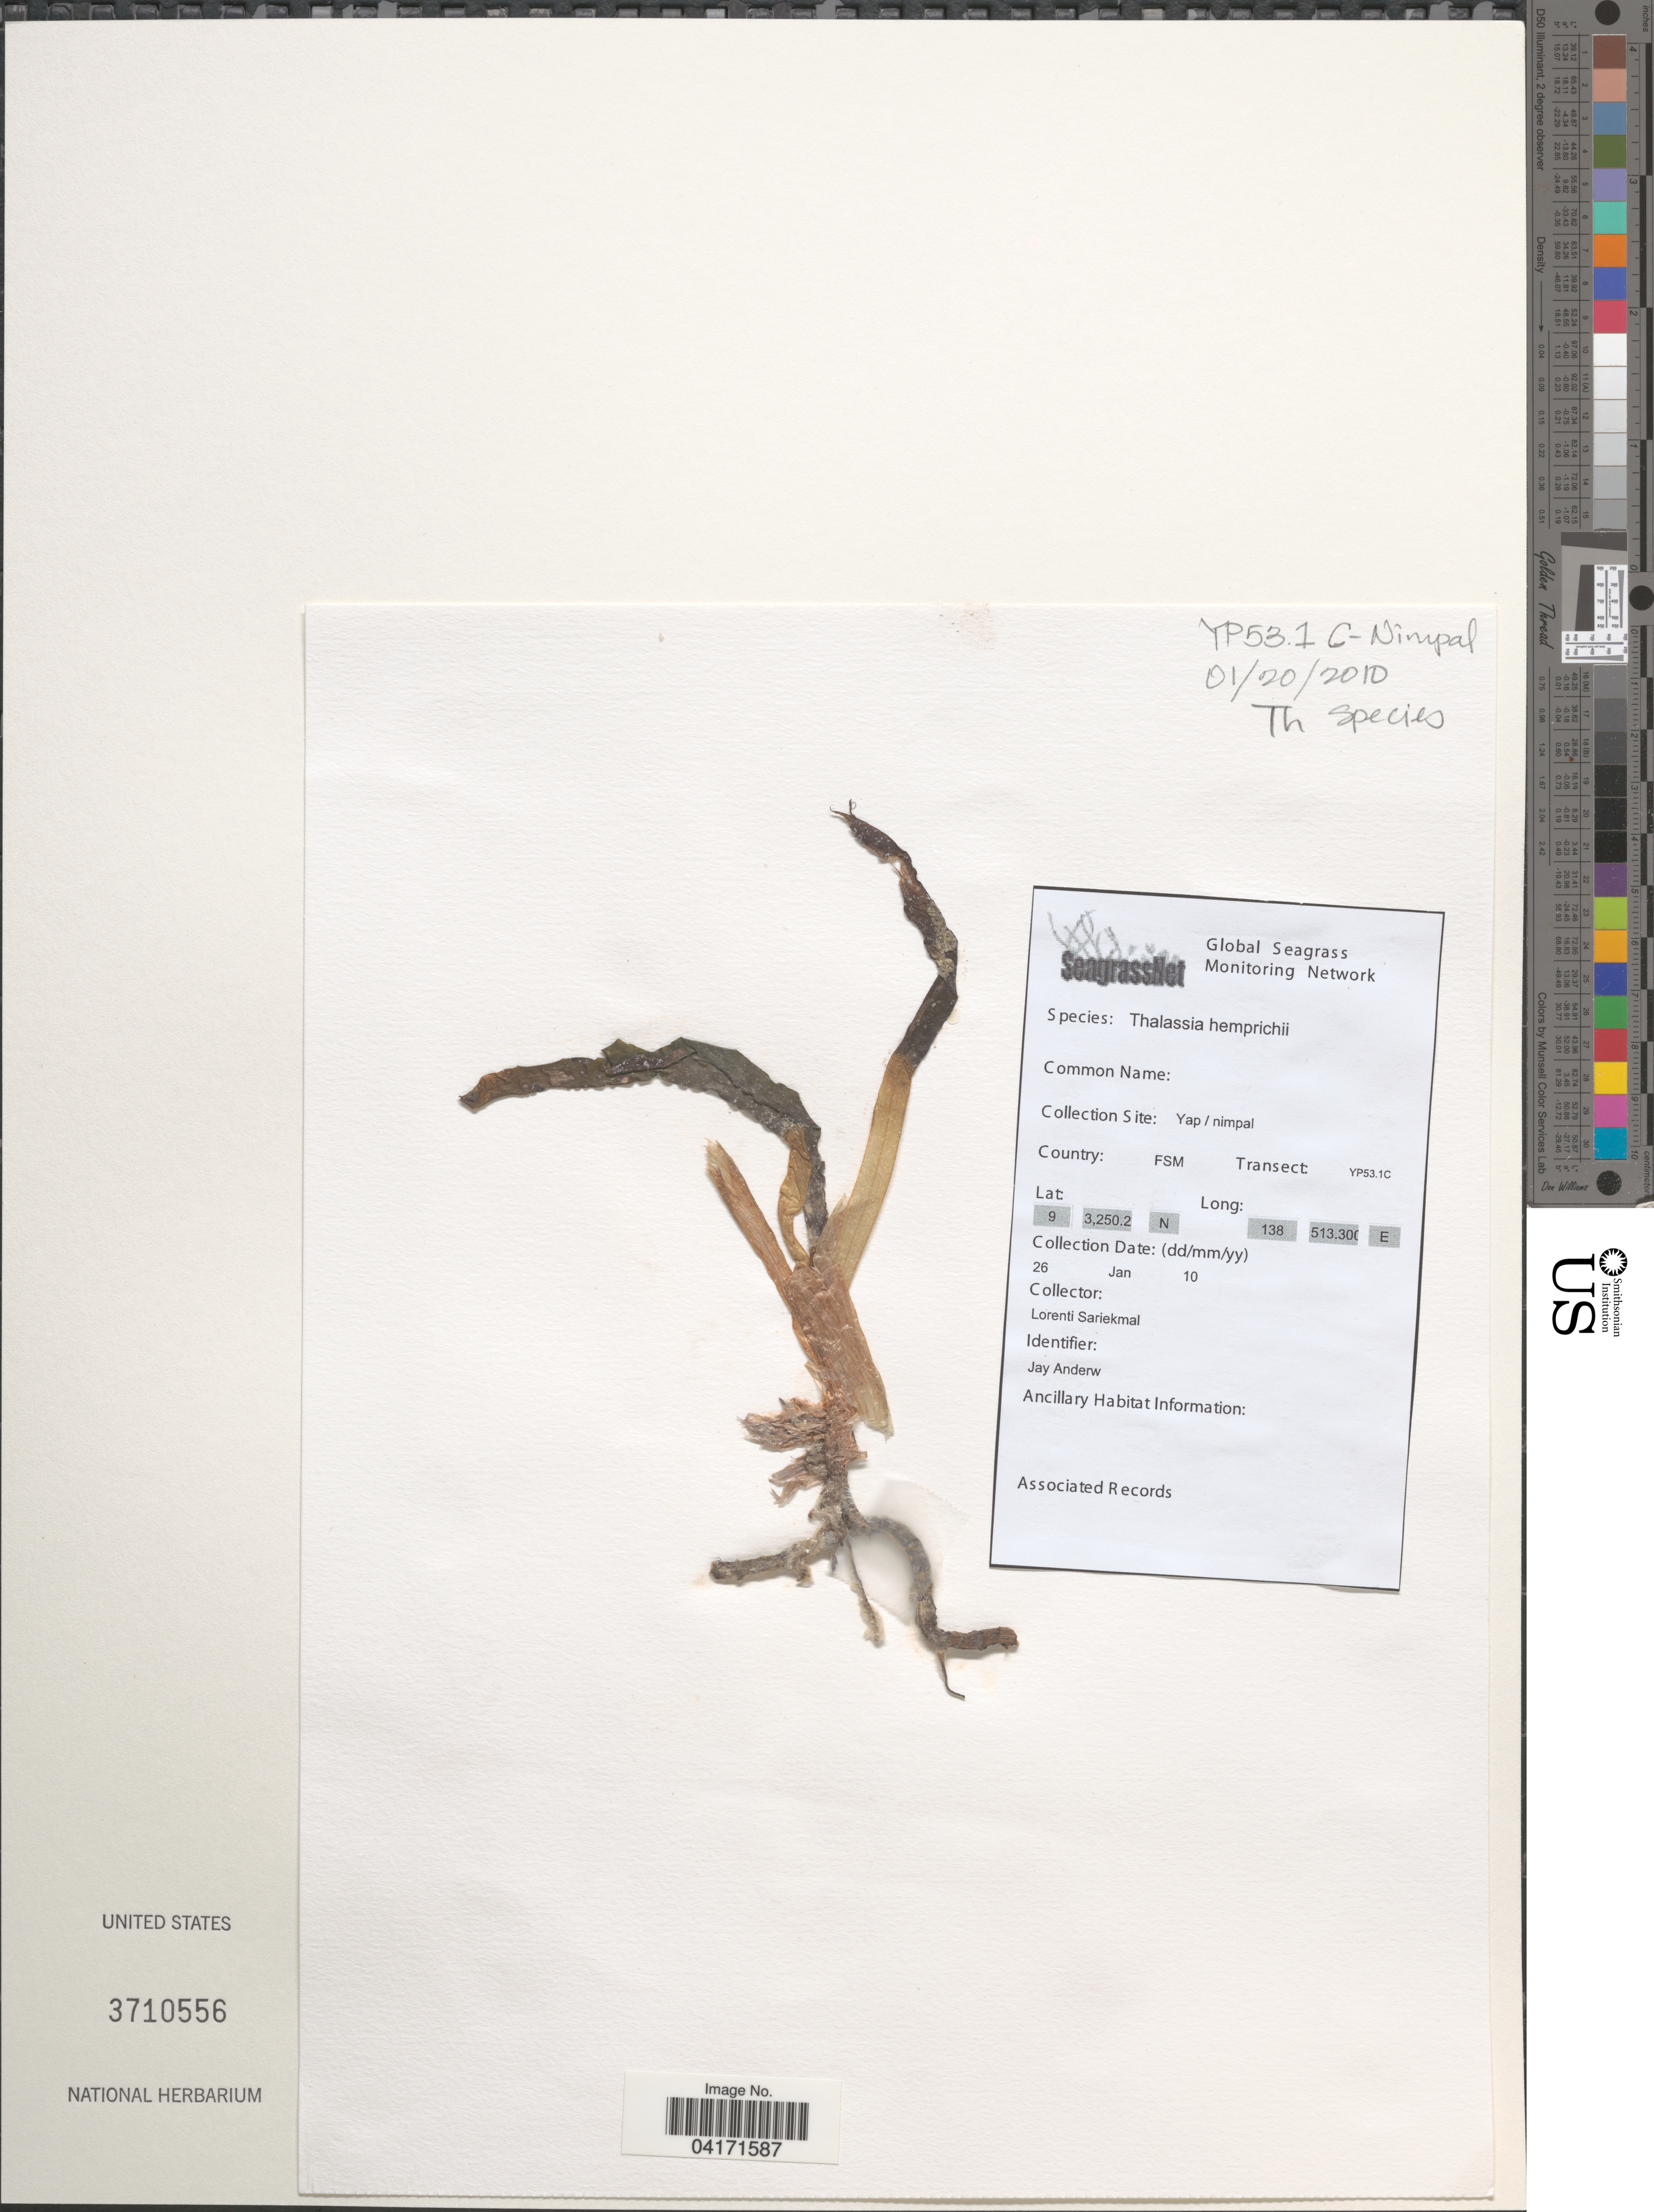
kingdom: Plantae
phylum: Tracheophyta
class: Liliopsida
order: Alismatales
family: Hydrocharitaceae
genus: Thalassia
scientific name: Thalassia hemprichii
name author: Asch.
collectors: L. Sariekmal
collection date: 2010-01-26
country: Micronesia, Federated States of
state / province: Yap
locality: Nimpal. FSM. Transect: YP53.1C.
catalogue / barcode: US 3710556